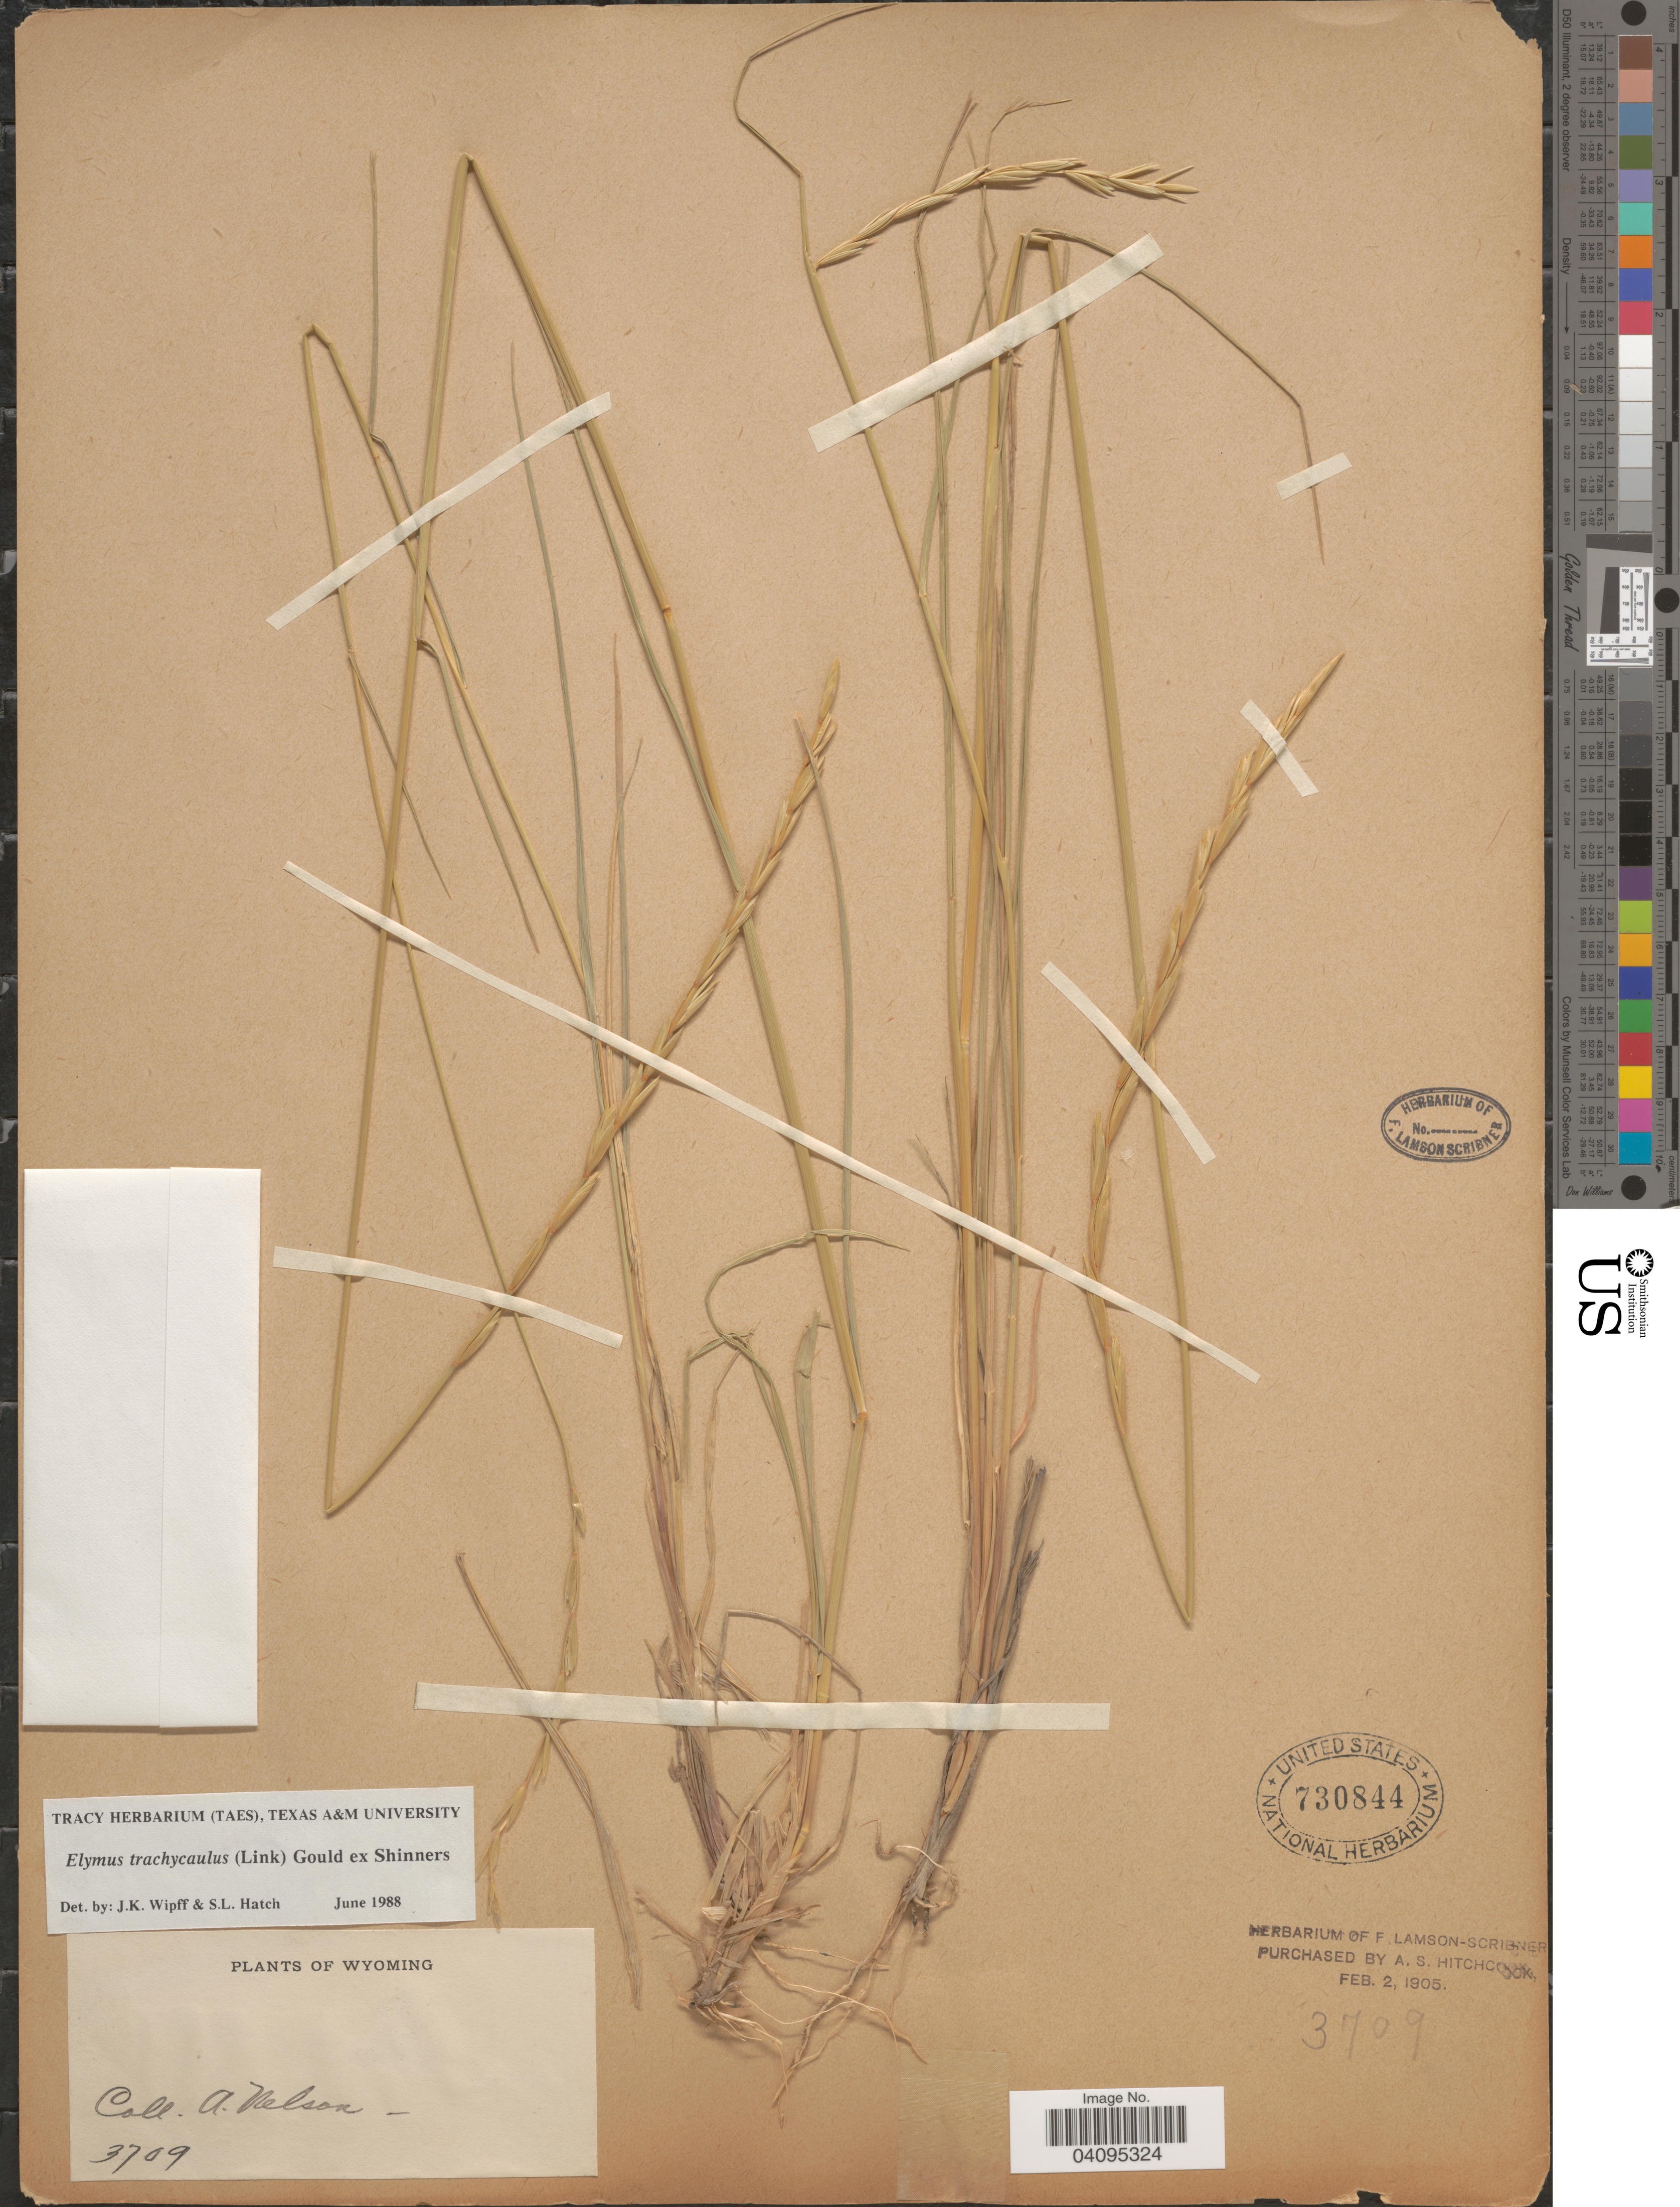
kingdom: Plantae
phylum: Tracheophyta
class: Liliopsida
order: Poales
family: Poaceae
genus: Elymus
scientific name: Elymus trachycaulus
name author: (Link) Gould ex Shinners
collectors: A. Nelson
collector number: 3709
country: United States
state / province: Wyoming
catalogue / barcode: US 730844